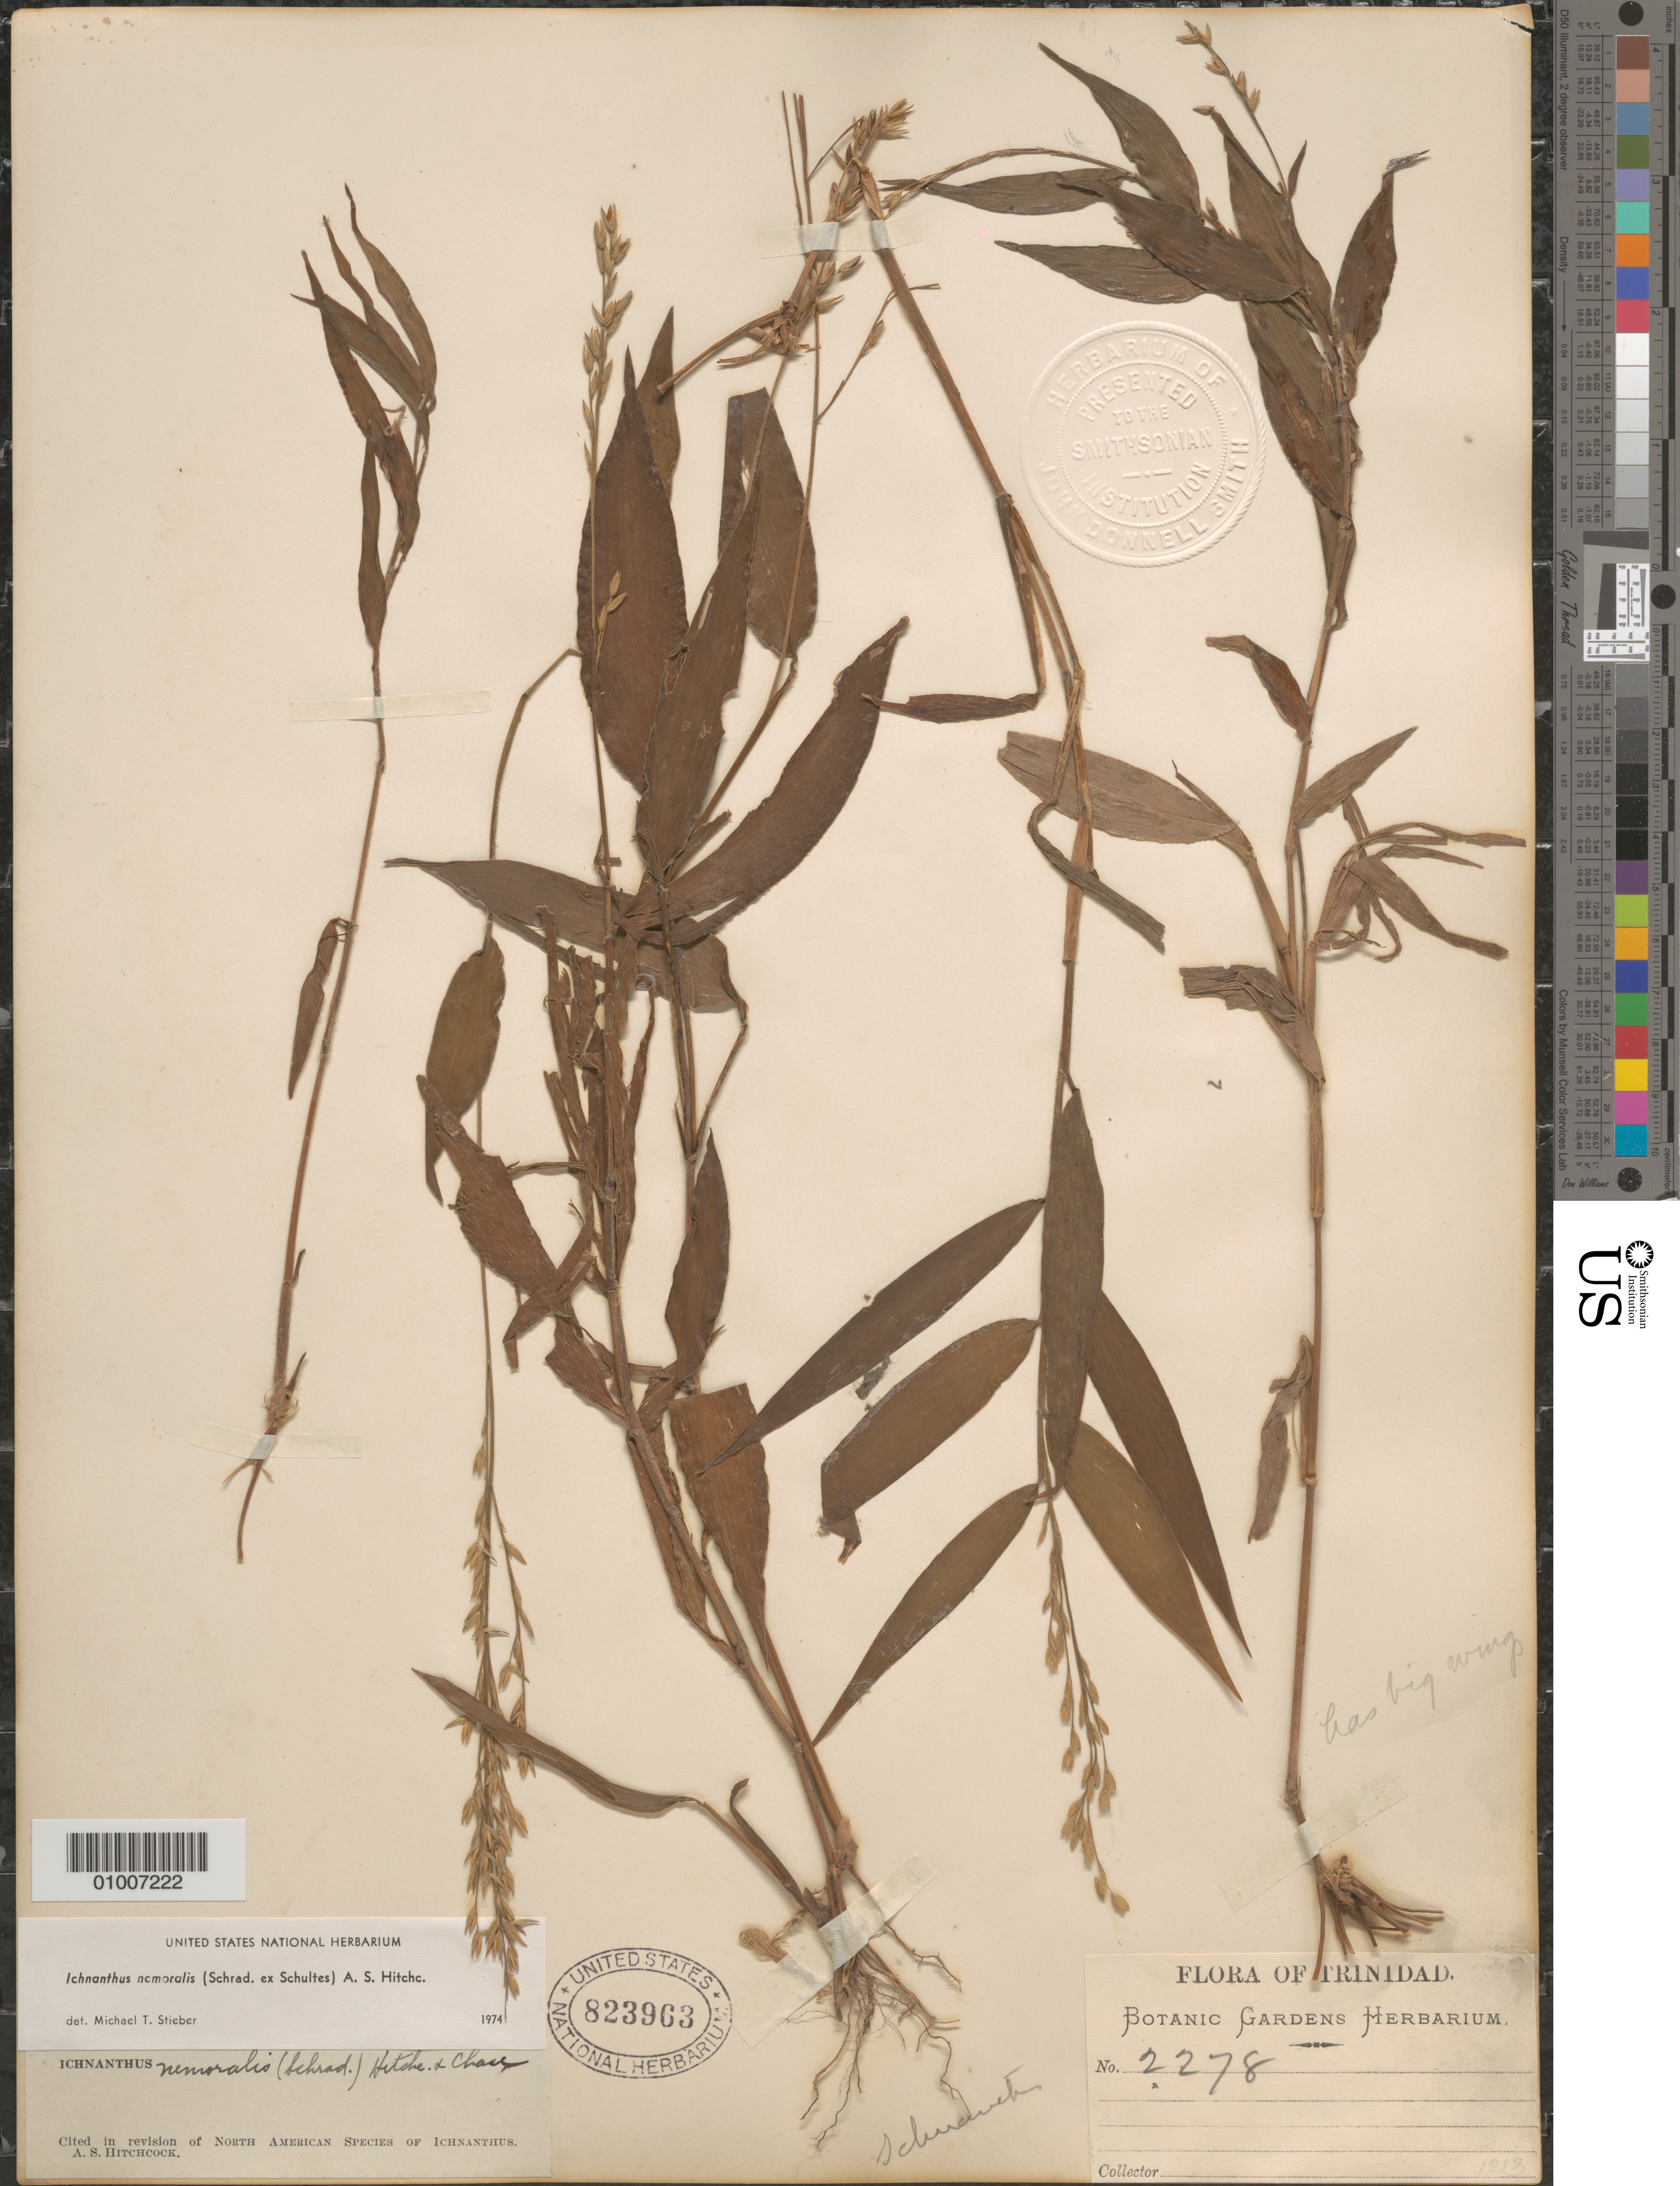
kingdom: Plantae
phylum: Tracheophyta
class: Liliopsida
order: Poales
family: Poaceae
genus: Ichnanthus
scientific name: Ichnanthus nemoralis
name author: (Schrad.) Hitchc. & Chase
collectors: Botanic Gardens Herbarium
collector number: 2278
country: Trinidad and Tobago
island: Trinidad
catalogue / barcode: US 823963